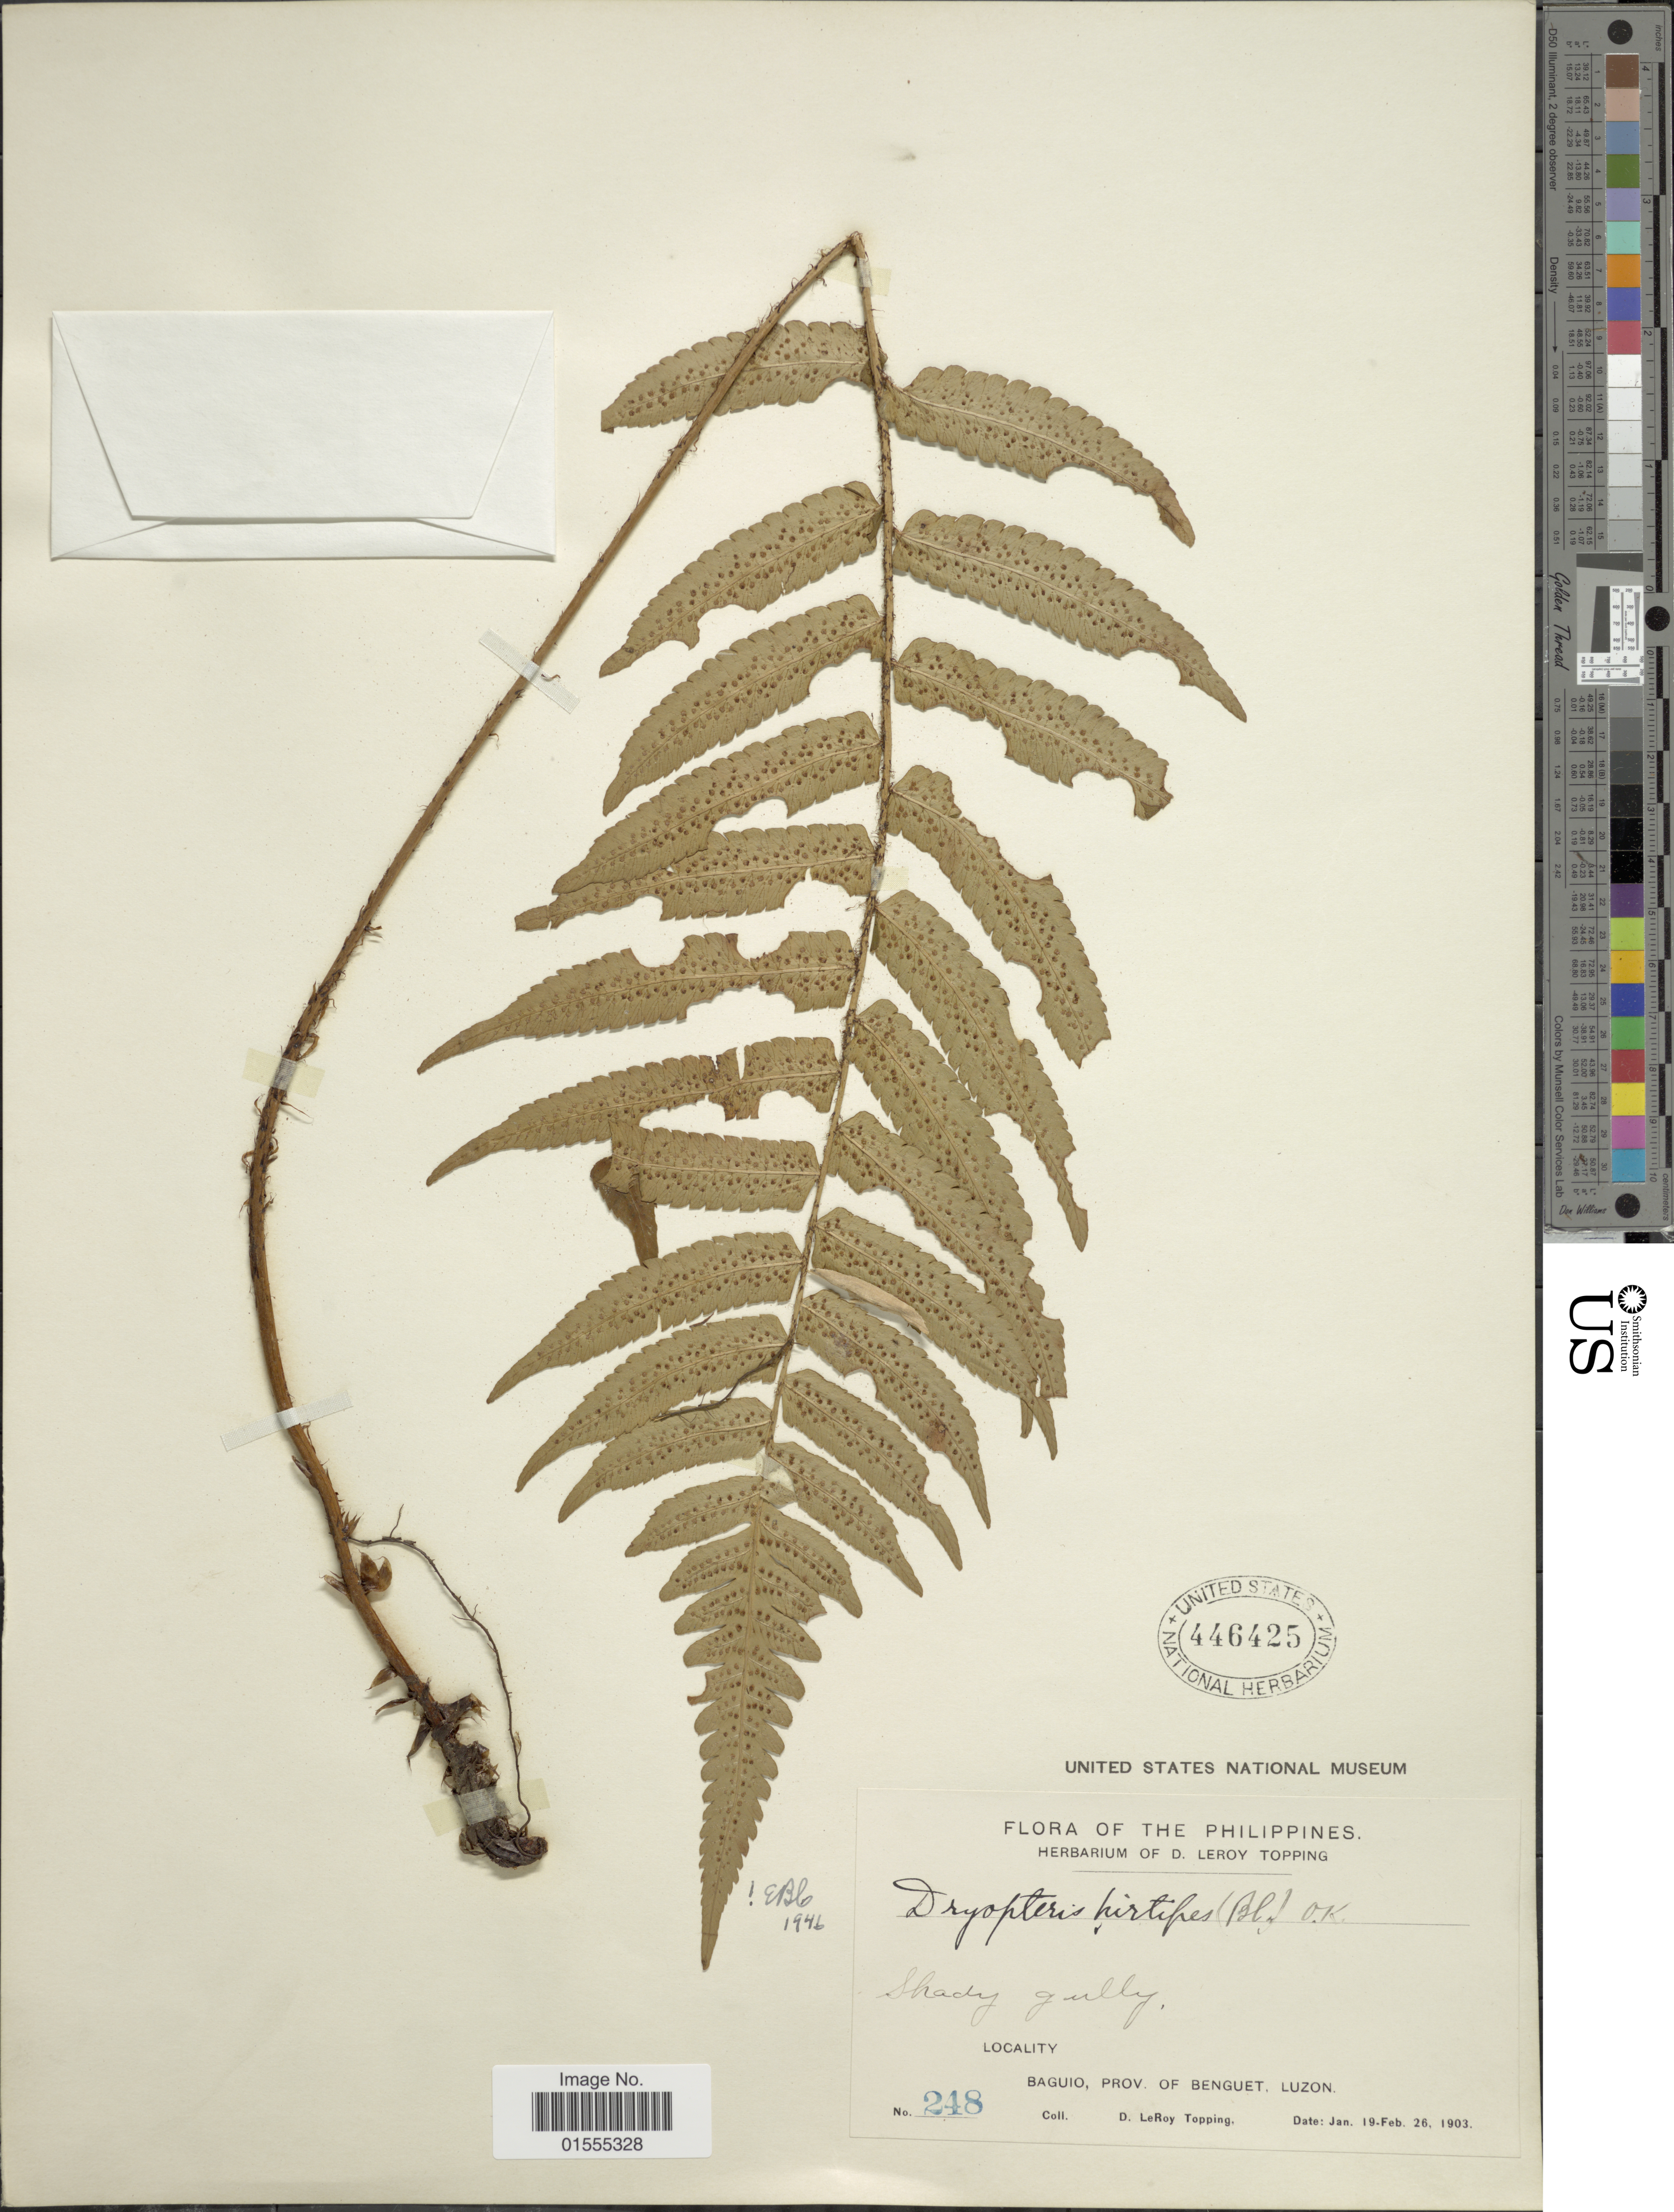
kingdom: Plantae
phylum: Tracheophyta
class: Polypodiopsida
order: Polypodiales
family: Dryopteridaceae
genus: Dryopteris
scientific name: Dryopteris hirtipes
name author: (Blume) Kuntze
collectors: D. L. Topping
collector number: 248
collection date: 1903-01-19/1903-02-26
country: Philippines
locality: Baguio, prov. of Benguet, Luzon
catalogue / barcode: US 446425